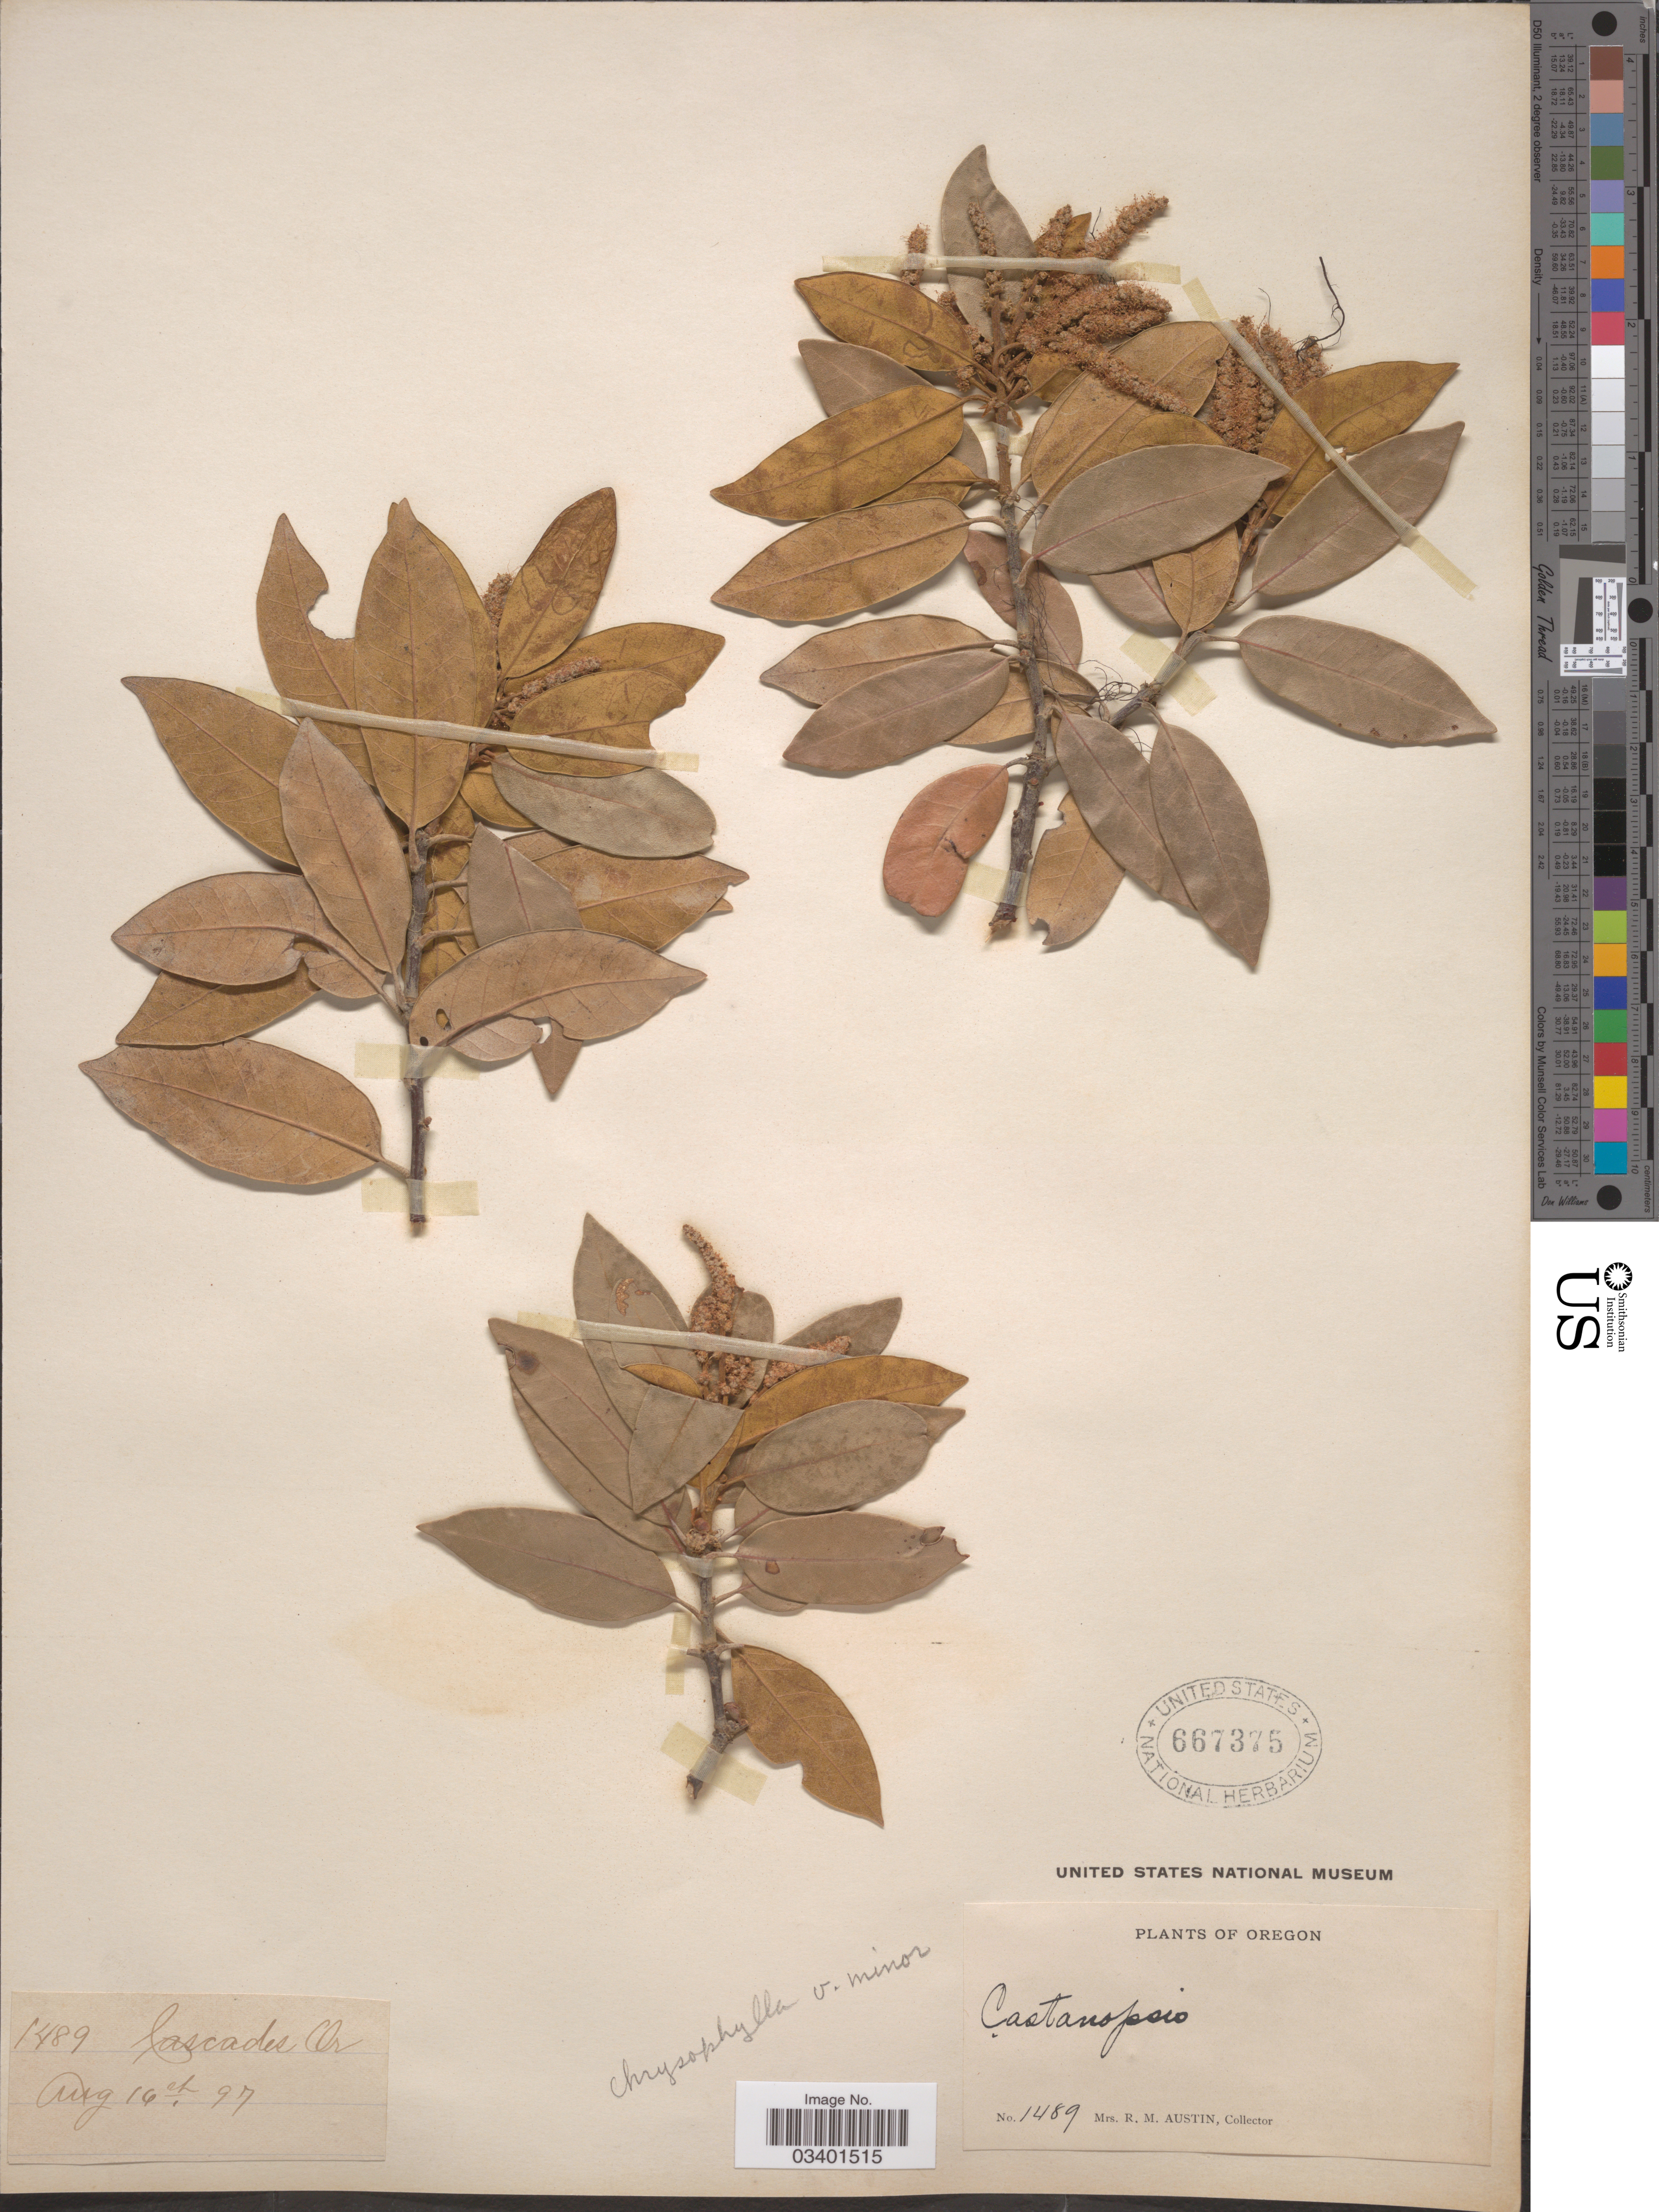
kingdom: Plantae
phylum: Tracheophyta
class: Magnoliopsida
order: Fagales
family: Fagaceae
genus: Chrysolepis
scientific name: Chrysolepis chrysophylla var. minor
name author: (Benth.) A. DC.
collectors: R. Austin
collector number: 1489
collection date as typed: Transcribed d/m/y: 16/8/97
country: United States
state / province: Oregon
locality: Cascades Or.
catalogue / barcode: US 667375